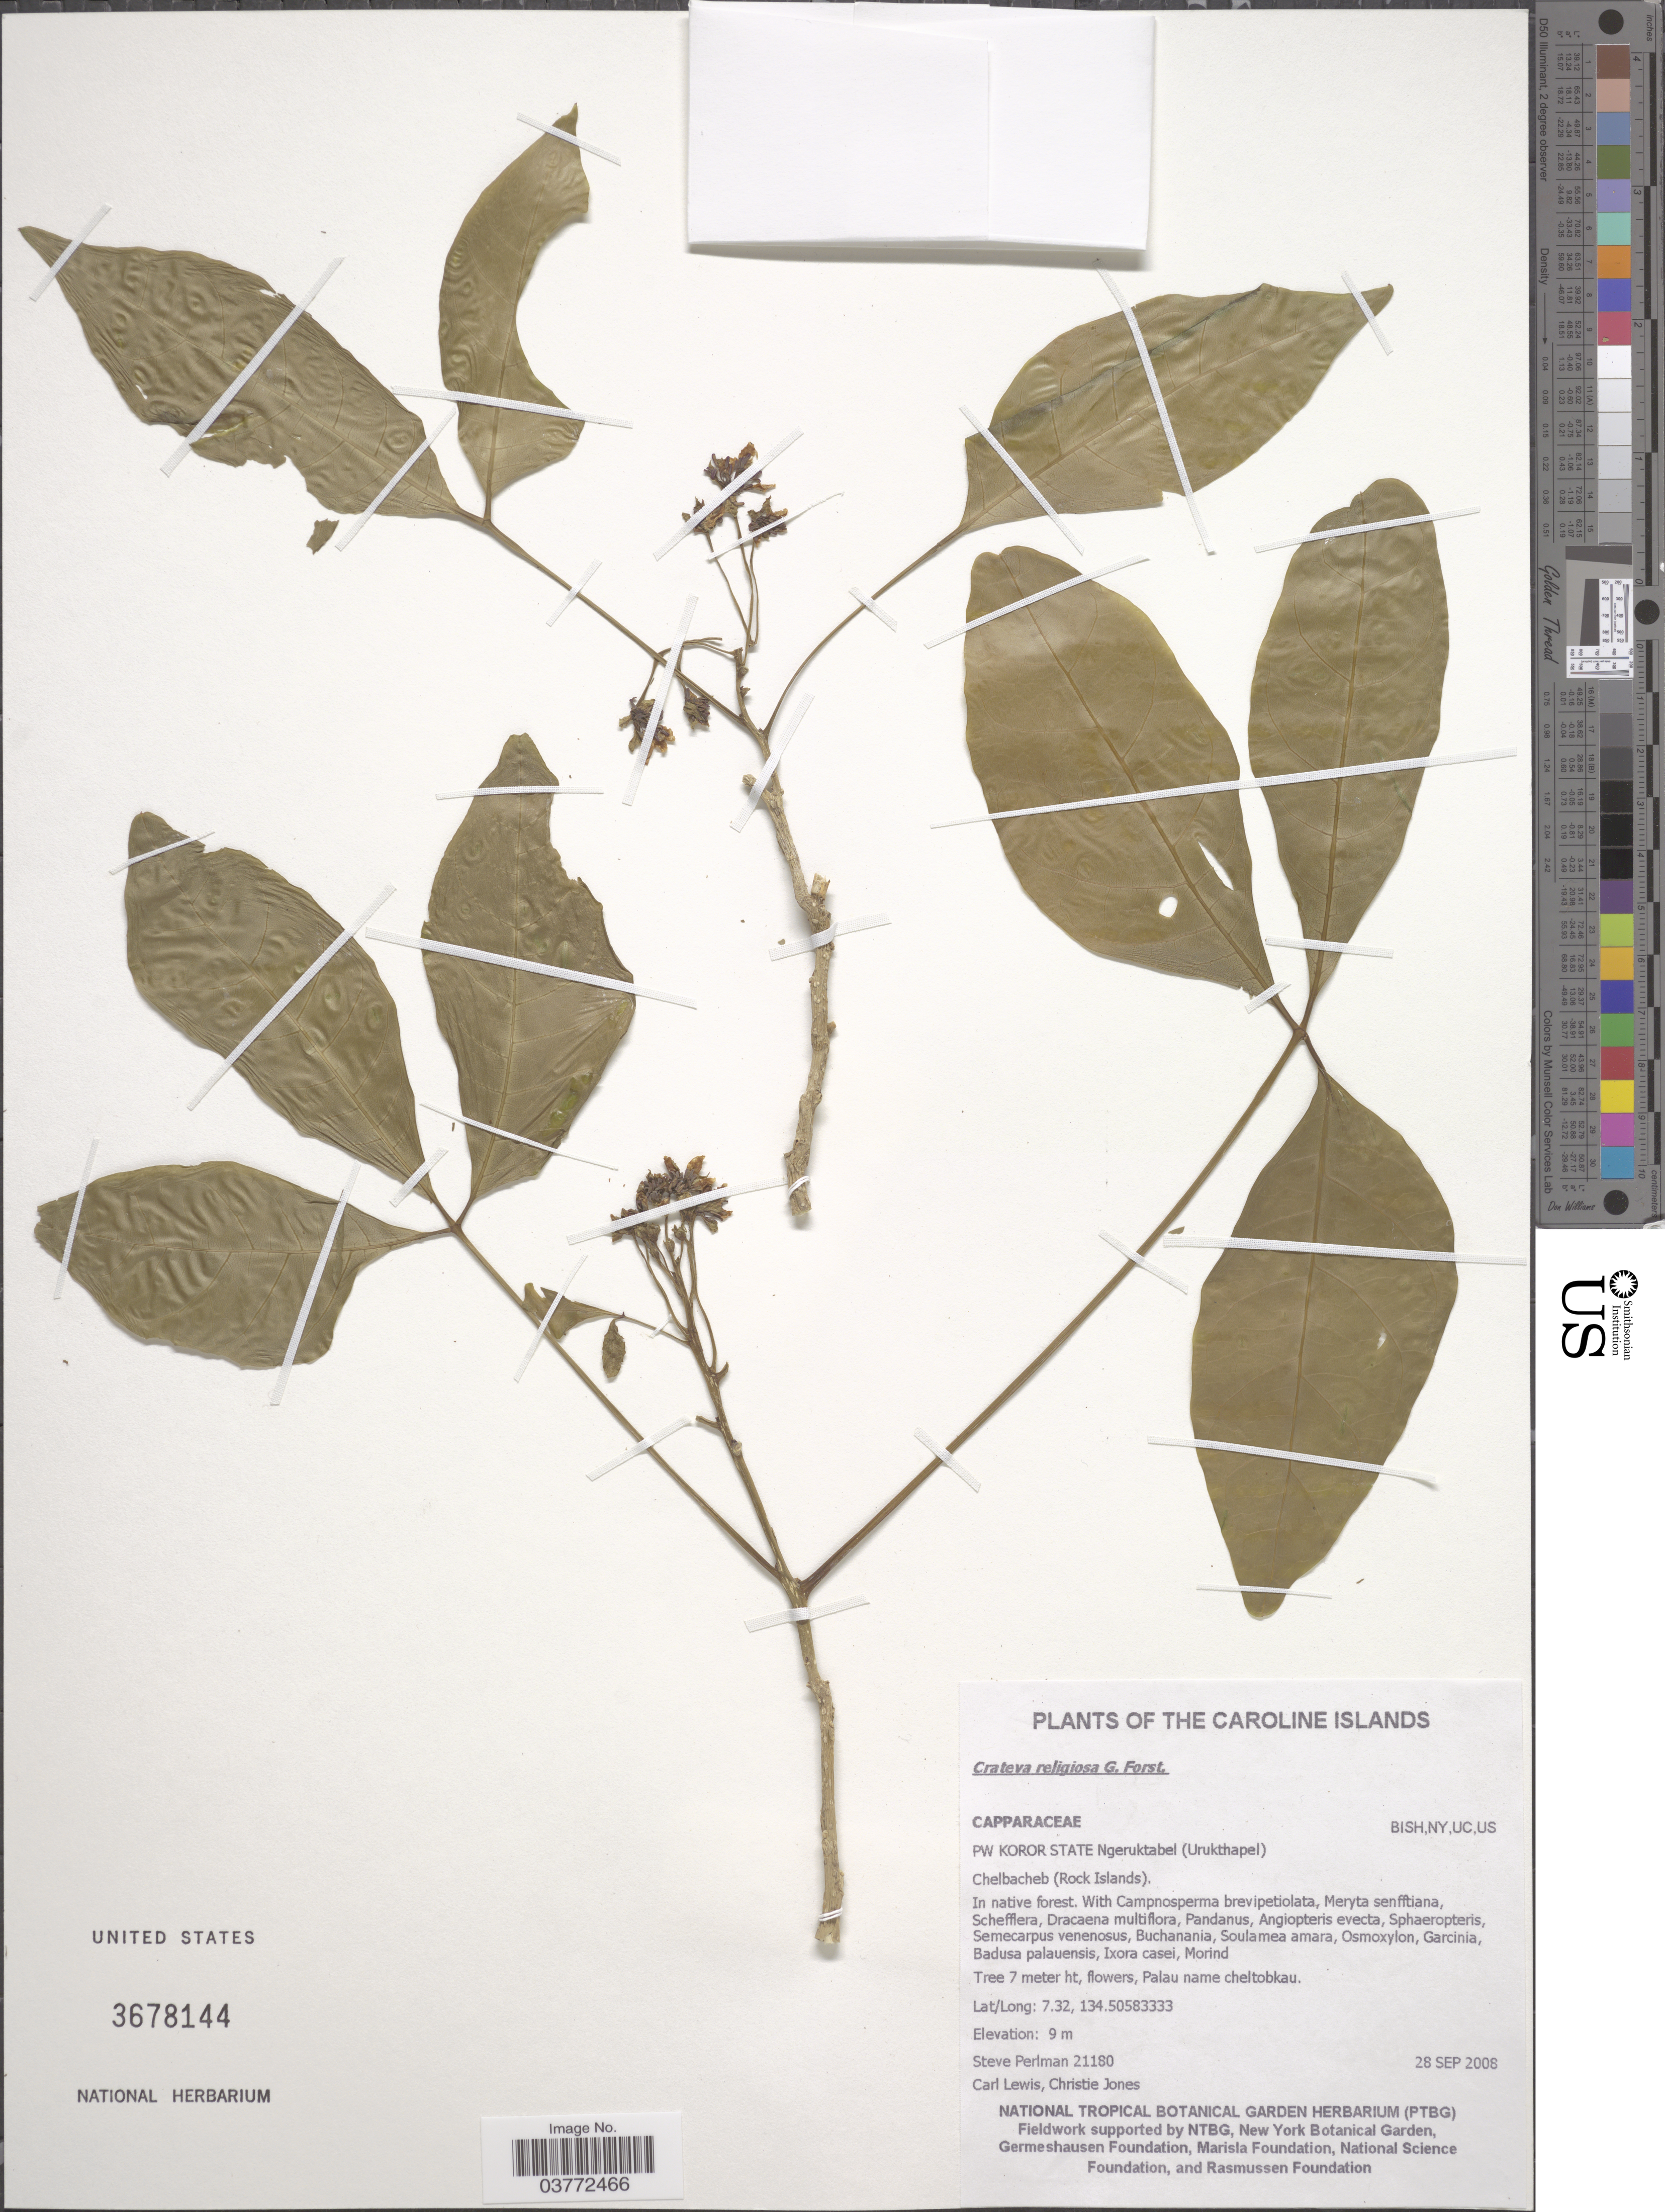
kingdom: Plantae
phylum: Tracheophyta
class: Magnoliopsida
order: Brassicales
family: Capparaceae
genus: Crateva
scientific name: Crateva religiosa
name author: G. Forst.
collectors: S. Perlman, C. Lewis & Carleen Jones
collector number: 21180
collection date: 2008-09-28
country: Palau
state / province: Koror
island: Ngeruktabel [Urukthapel]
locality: PW Koror State Ngeruktabel (Urukthapel). Chelbacheb (Rock Islands).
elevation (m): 9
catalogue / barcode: US 3678144